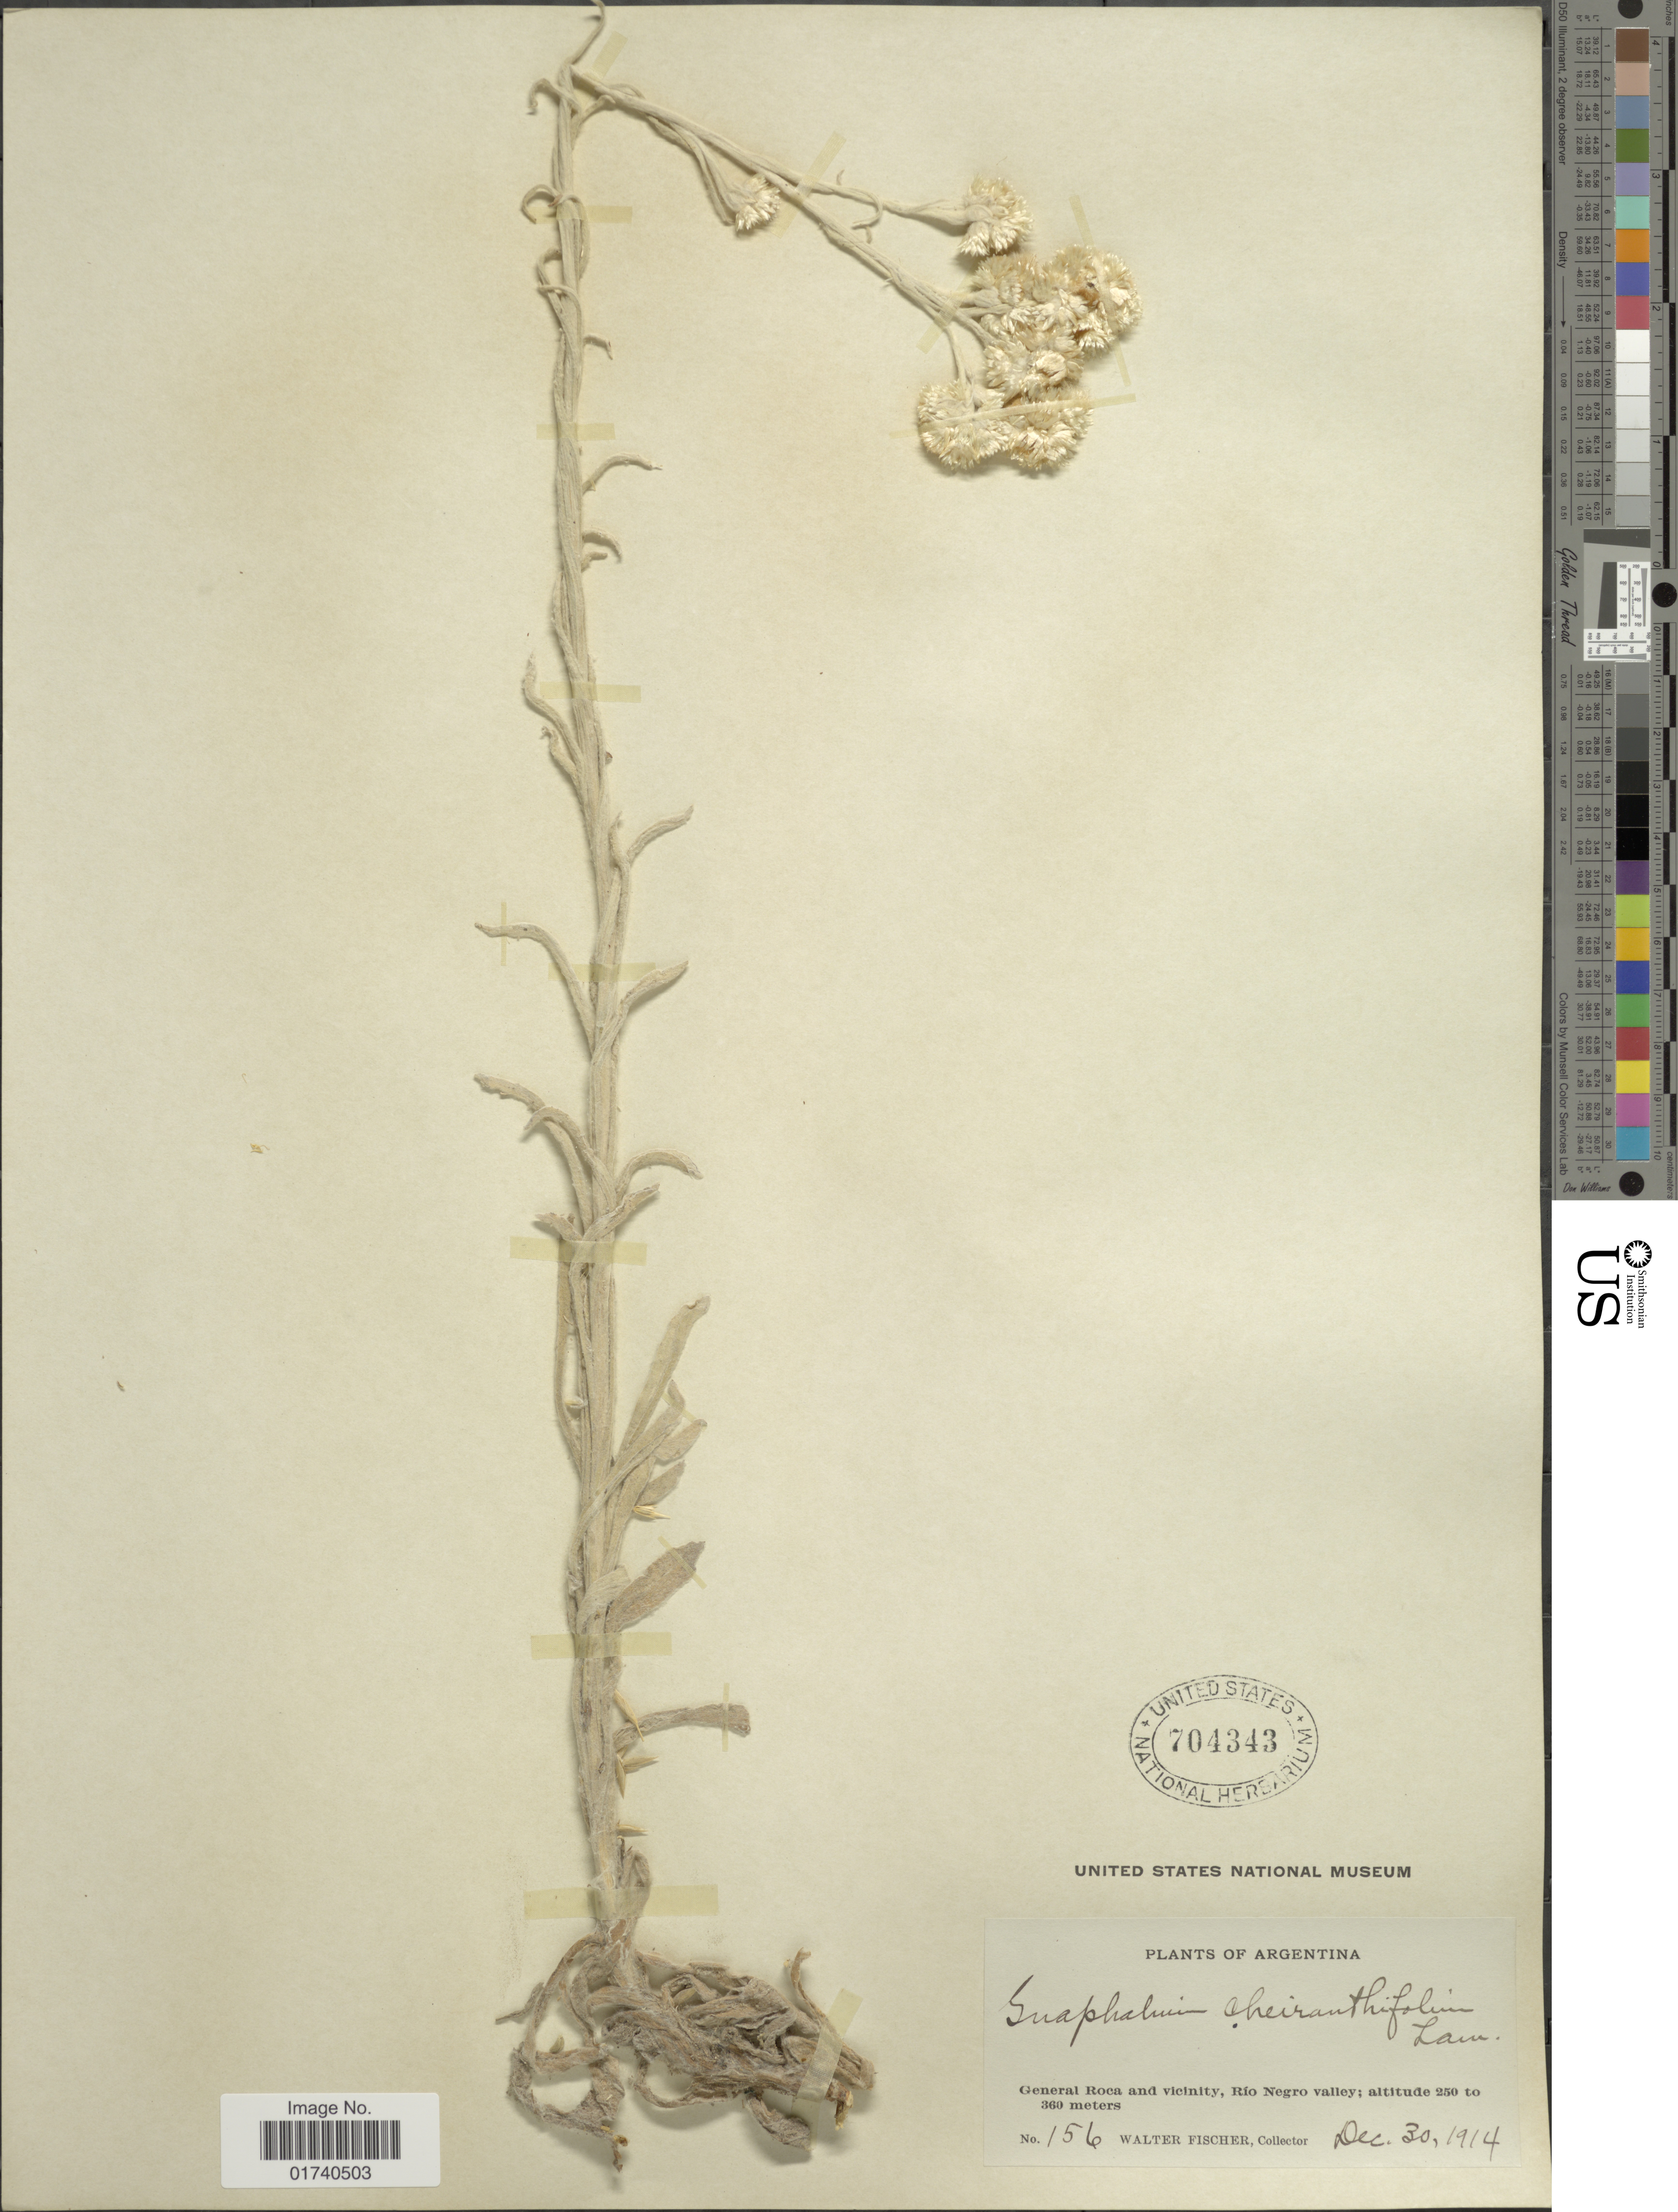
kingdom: Plantae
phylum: Tracheophyta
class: Magnoliopsida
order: Asterales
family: Asteraceae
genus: Pseudognaphalium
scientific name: Pseudognaphalium cheiranthifolium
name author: (Lam.) Hilliard & B.L. Burtt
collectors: W. Fischer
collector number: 156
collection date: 1914-12-30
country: Argentina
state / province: Rio Negro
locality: General Roca and vicinity, Rio Negro valley.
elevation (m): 250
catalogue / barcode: US 704343